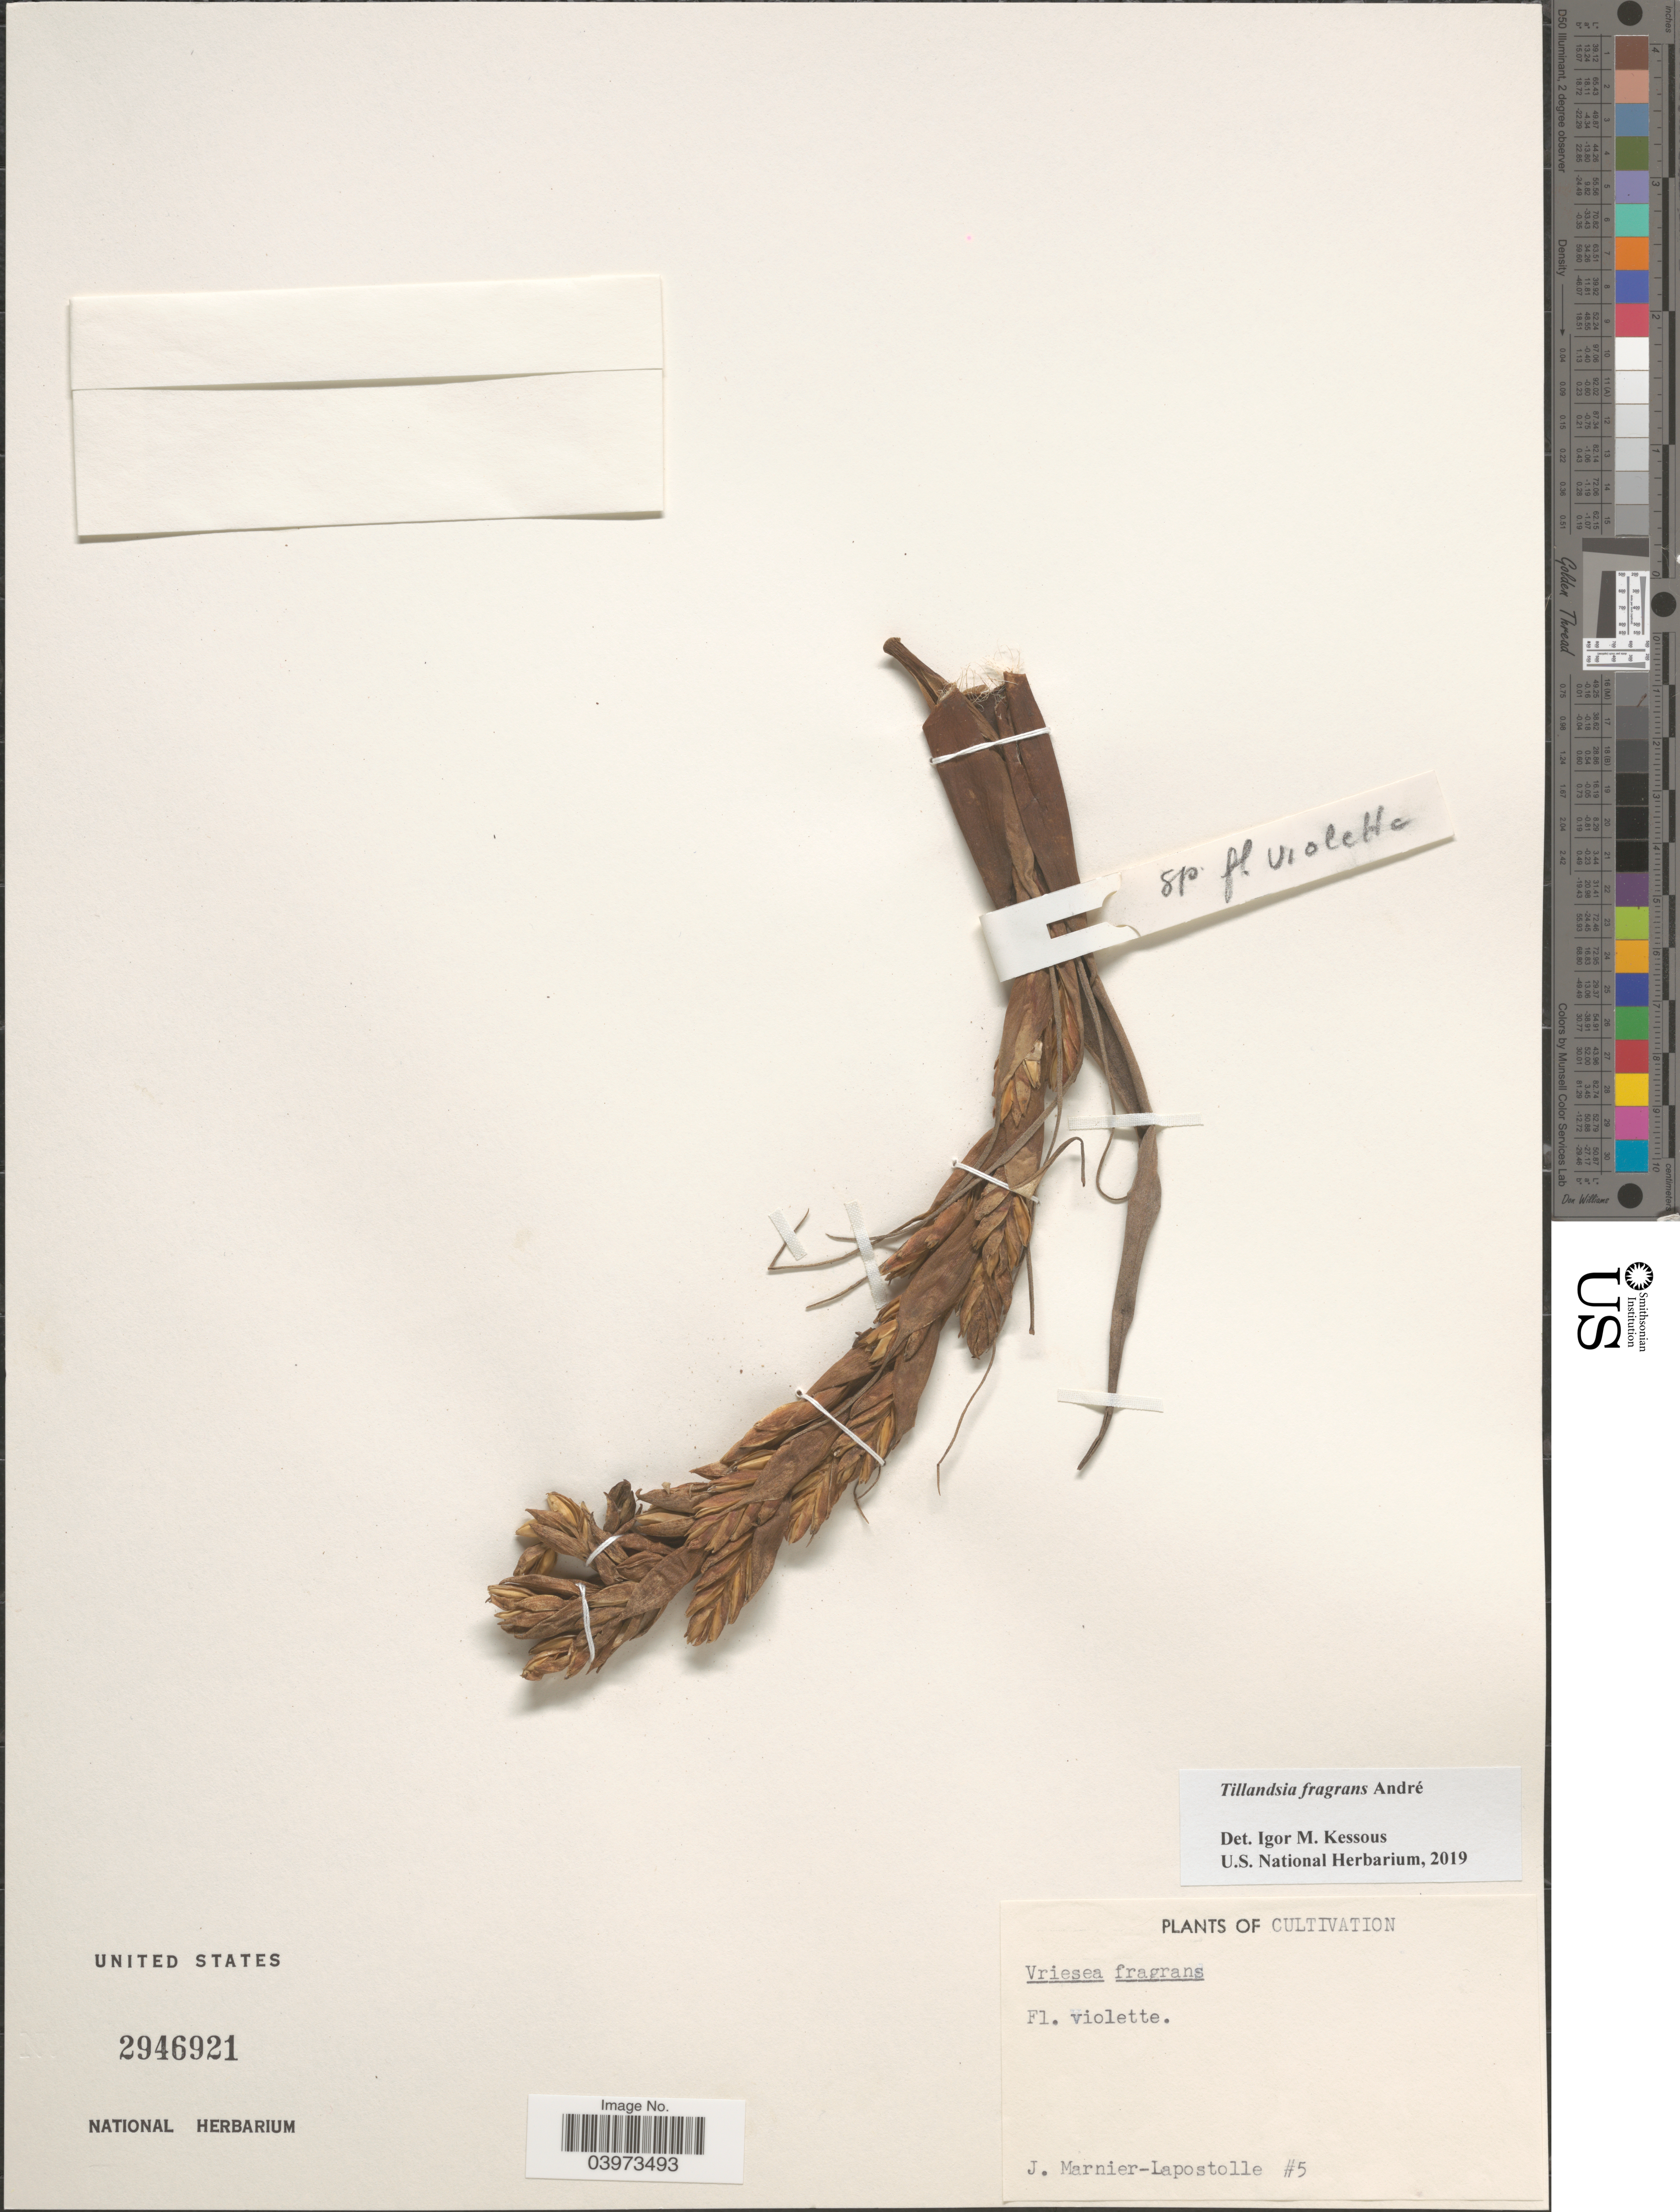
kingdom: Plantae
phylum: Tracheophyta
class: Liliopsida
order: Poales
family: Bromeliaceae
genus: Tillandsia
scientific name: Tillandsia fragrans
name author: André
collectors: J. Marnier-Lapostolle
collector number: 5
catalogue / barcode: US 2946921